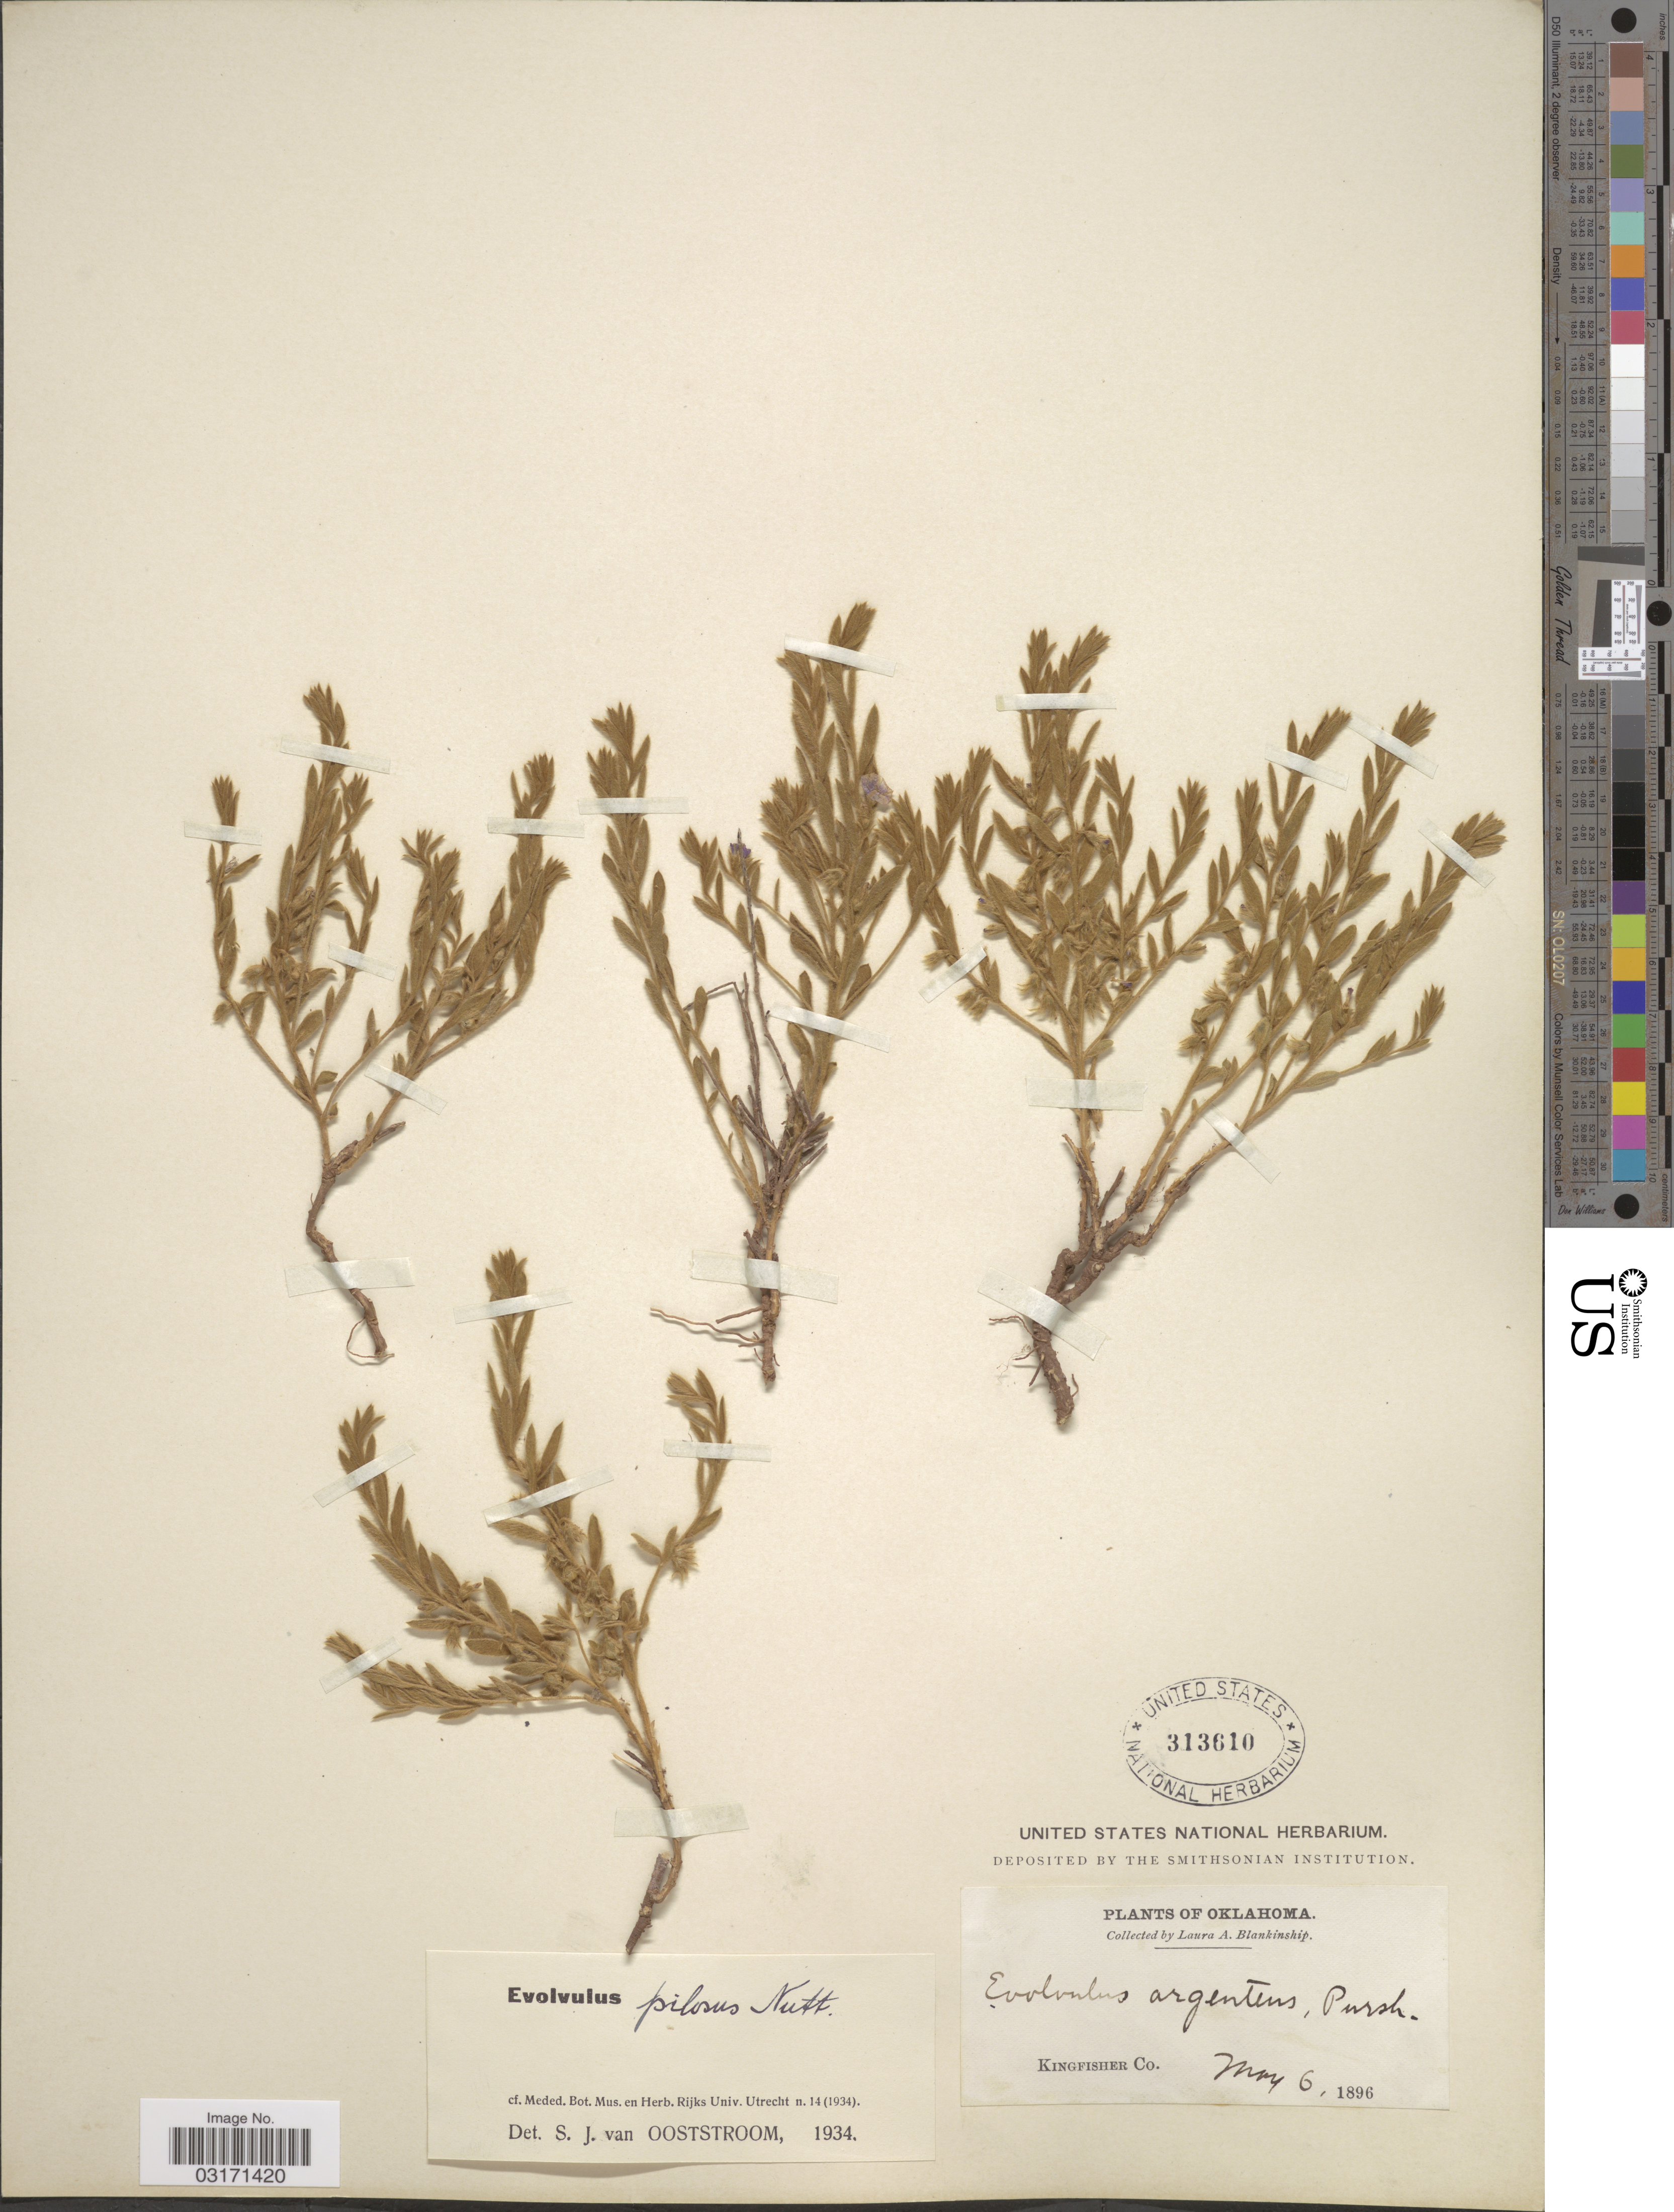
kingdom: Plantae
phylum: Tracheophyta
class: Magnoliopsida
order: Solanales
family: Convolvulaceae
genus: Evolvulus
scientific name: Evolvulus pilosus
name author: Roxb.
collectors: L. A. Blankinship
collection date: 1896-05-06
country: United States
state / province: Oklahoma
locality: Kingfisher Co.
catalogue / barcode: US 313610